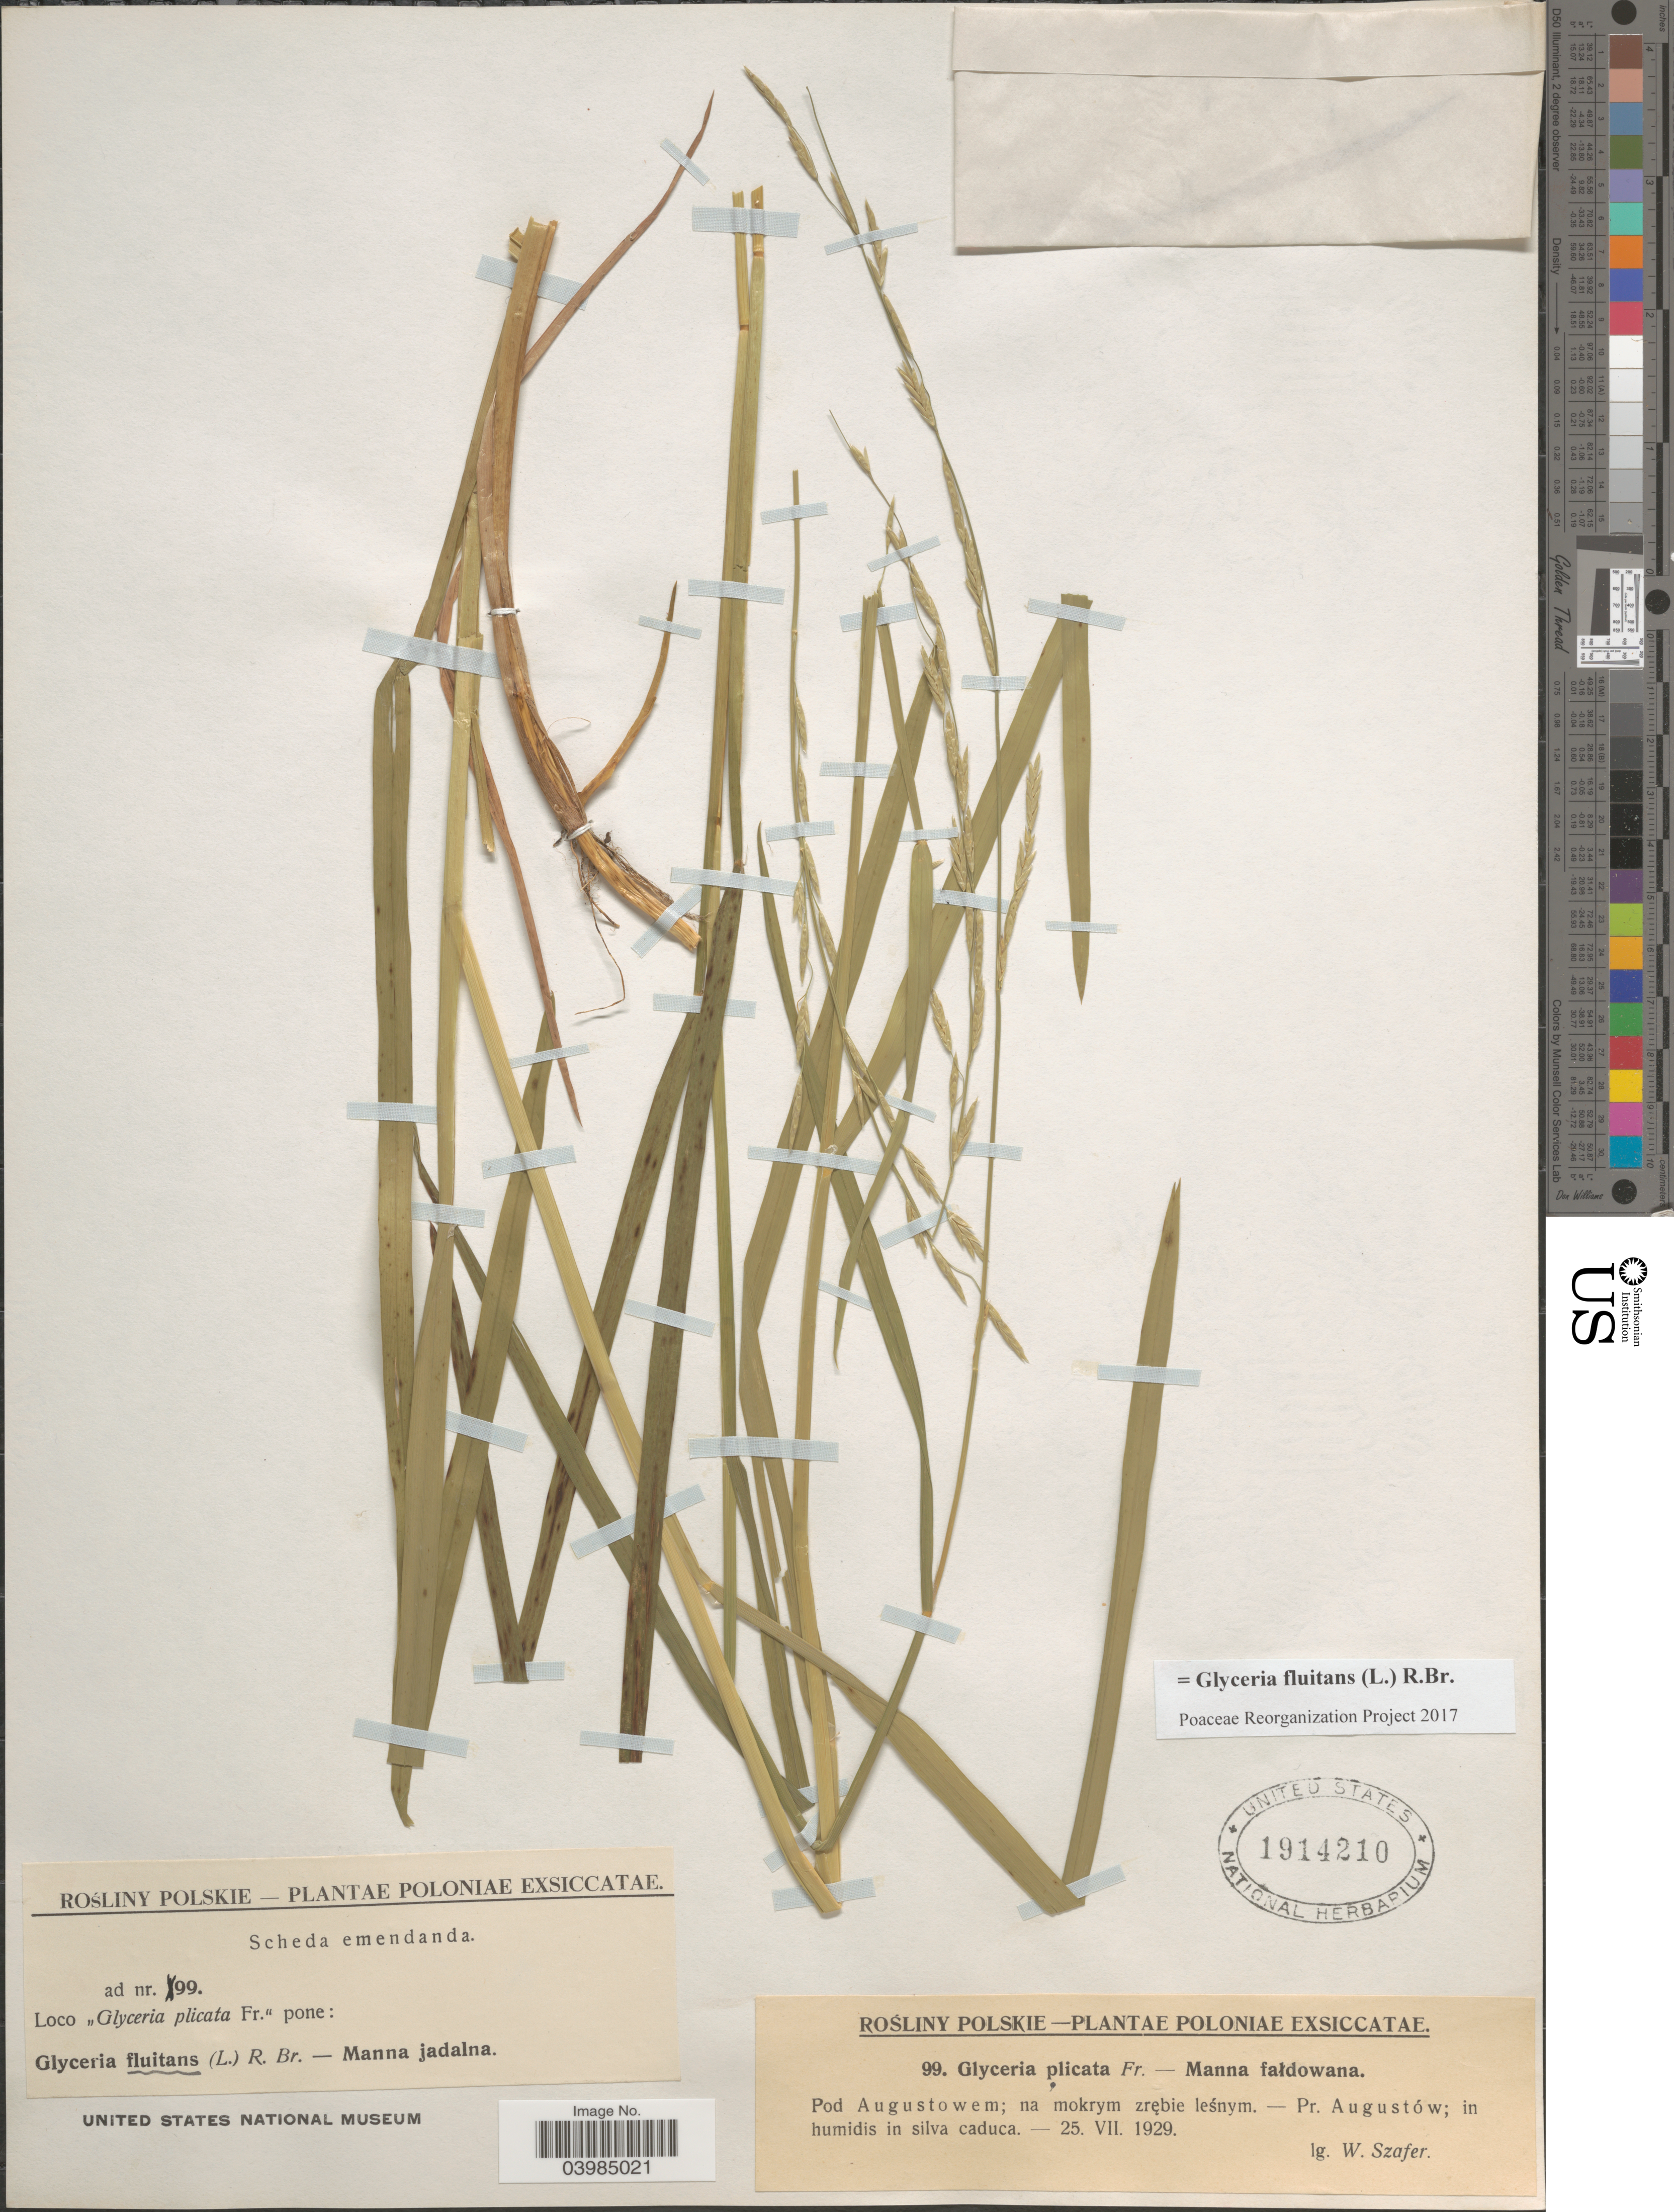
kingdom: Plantae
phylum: Tracheophyta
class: Liliopsida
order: Poales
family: Poaceae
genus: Glyceria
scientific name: Glyceria fluitans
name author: (L.) R. Br.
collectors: W. Szafer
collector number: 99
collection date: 1929-07-25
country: Poland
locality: Pod Augustowem; na mokrym zrębie lęśnym. - Pr. Augustów; in humidis in silva caduca.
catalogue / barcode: US 1914210